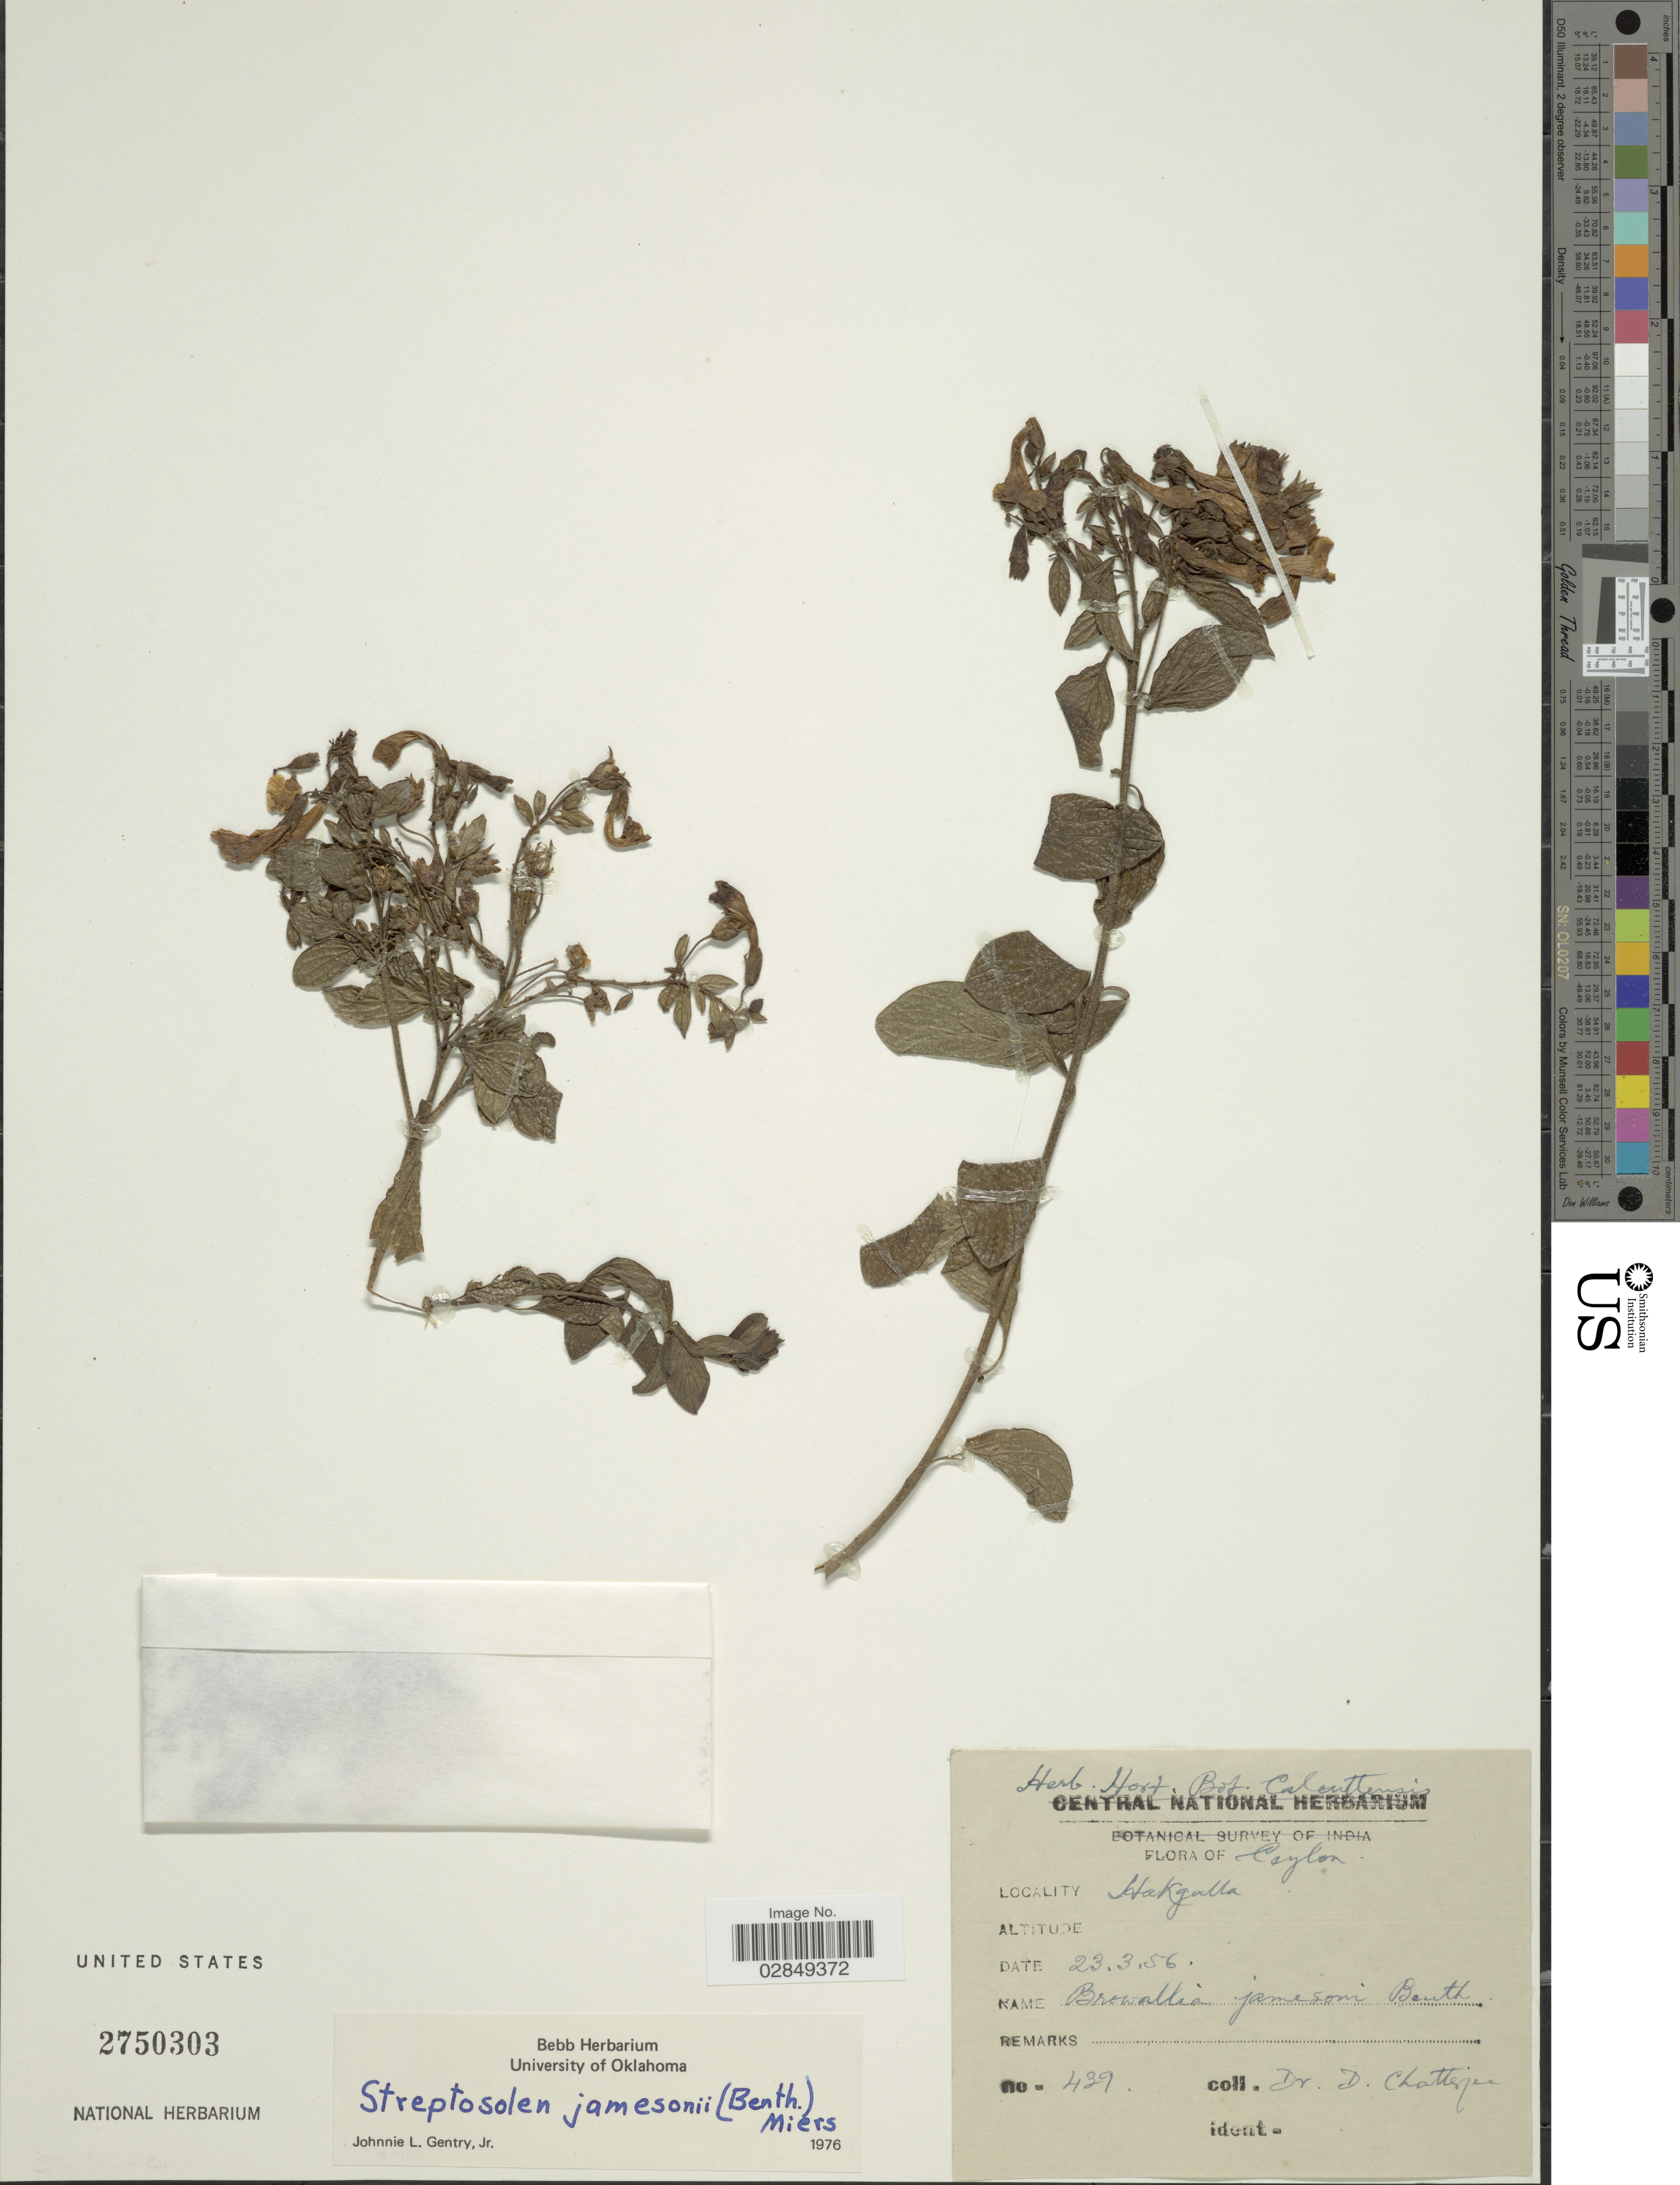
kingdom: Plantae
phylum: Tracheophyta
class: Magnoliopsida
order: Solanales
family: Solanaceae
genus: Streptosolen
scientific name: Streptosolen jamesonii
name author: (Benth.) Miers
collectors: D. Chatterjee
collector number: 439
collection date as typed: Transcribed d/m/y: 23/3/56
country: Sri Lanka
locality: Ceylon. Hakgalla.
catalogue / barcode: US 2750303